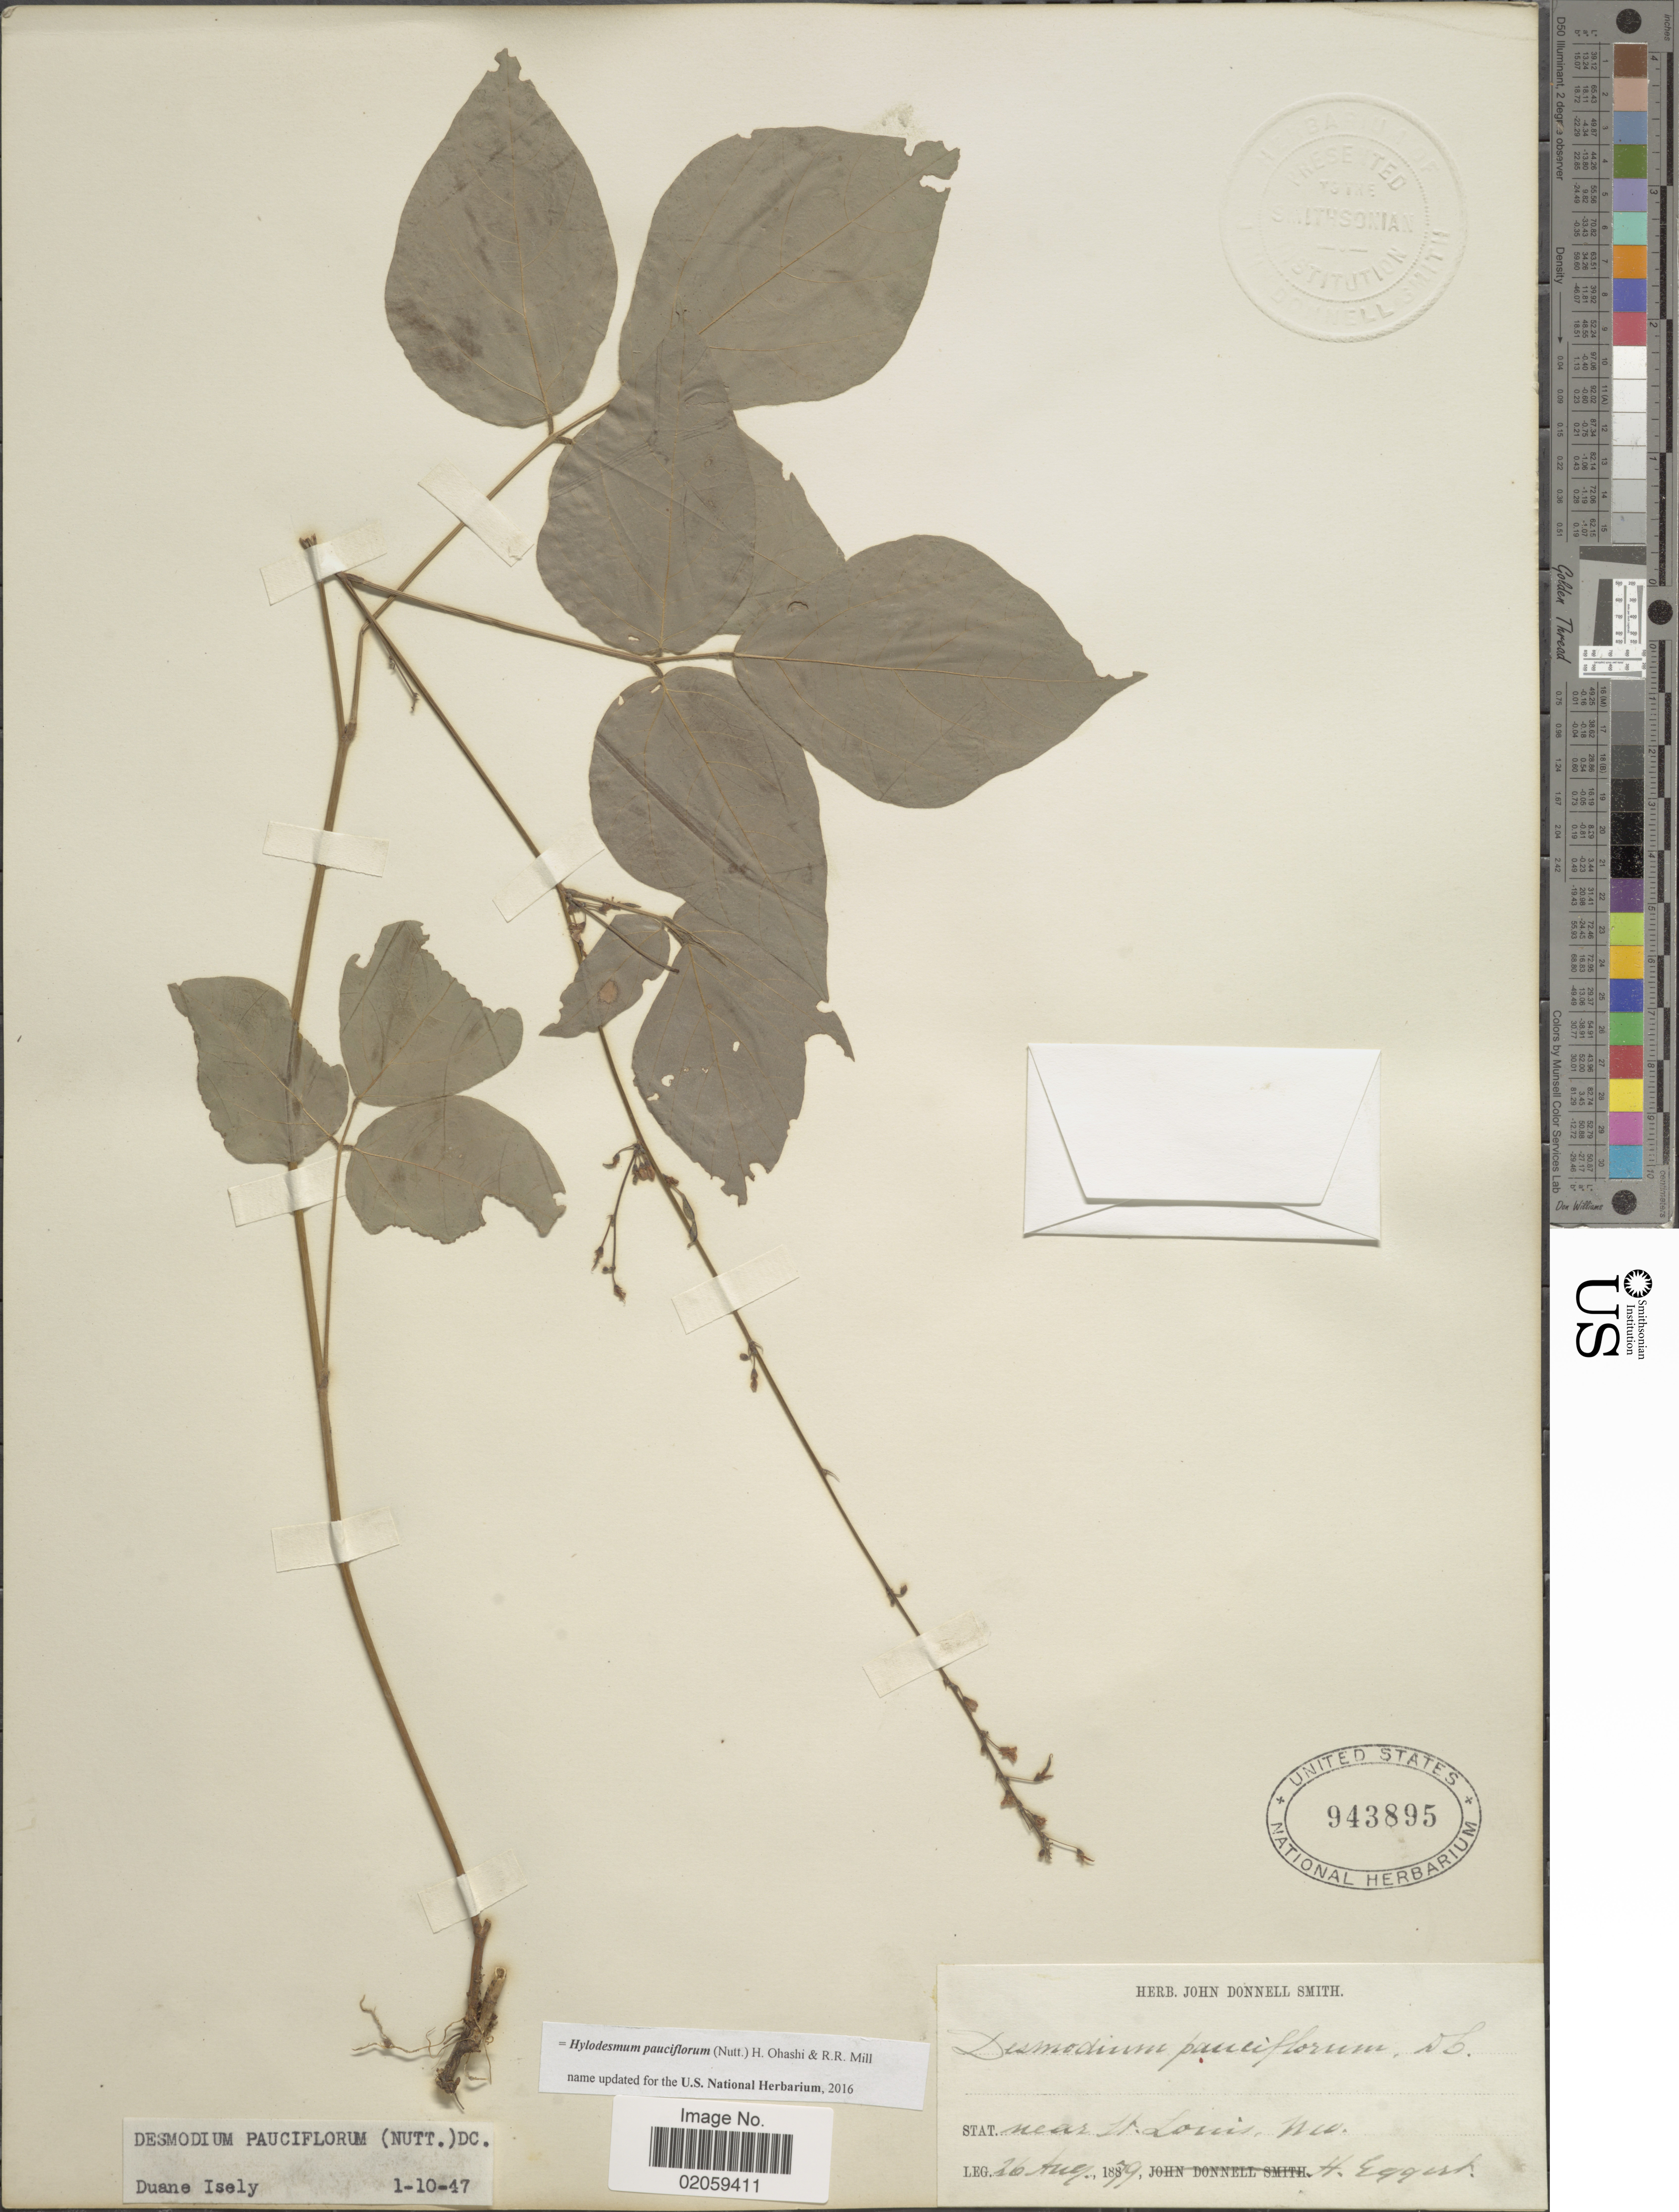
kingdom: Plantae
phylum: Tracheophyta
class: Magnoliopsida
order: Fabales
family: Fabaceae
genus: Hylodesmum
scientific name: Hylodesmum pauciflorum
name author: (Nutt.) H. Ohashi & R.R. Mill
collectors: H. Eggert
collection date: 1879-08-26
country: United States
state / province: Missouri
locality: Near St. Louis, Mo.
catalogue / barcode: US 943895